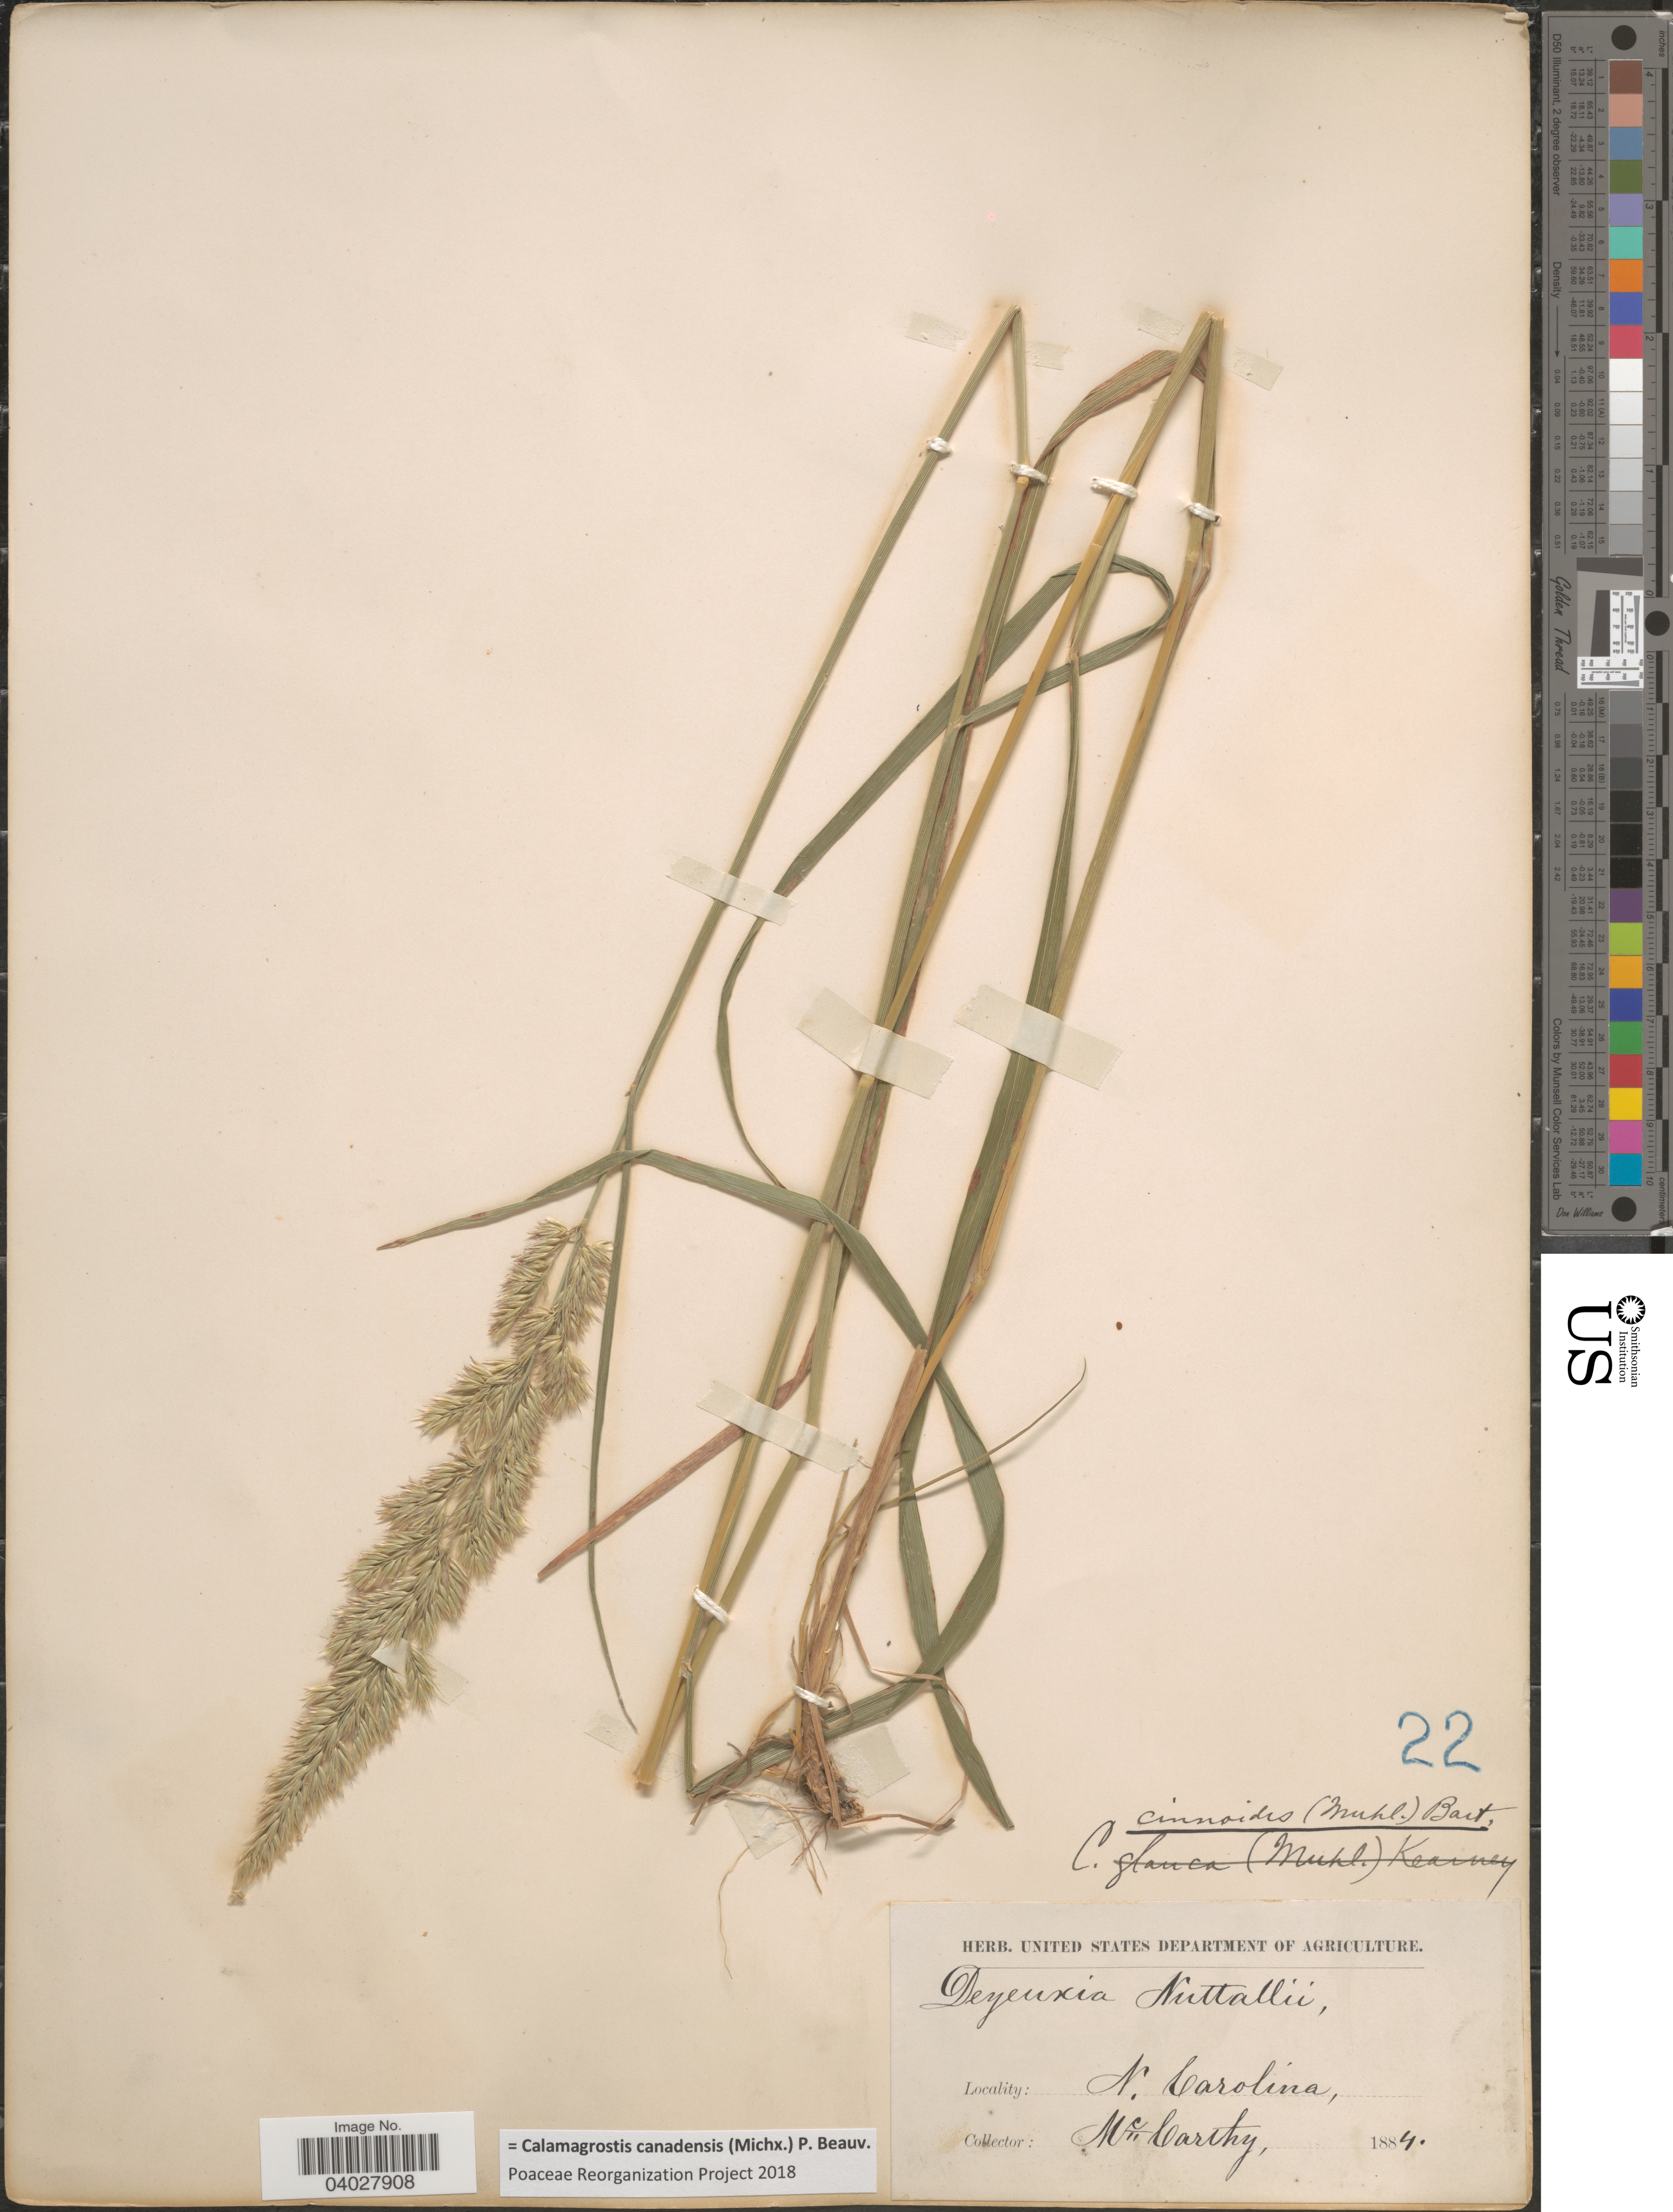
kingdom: Plantae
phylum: Tracheophyta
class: Liliopsida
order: Poales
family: Poaceae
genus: Calamagrostis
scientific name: Calamagrostis canadensis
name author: (Michx.) P. Beauv.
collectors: -- McCarthy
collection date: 1884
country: United States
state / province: North Carolina